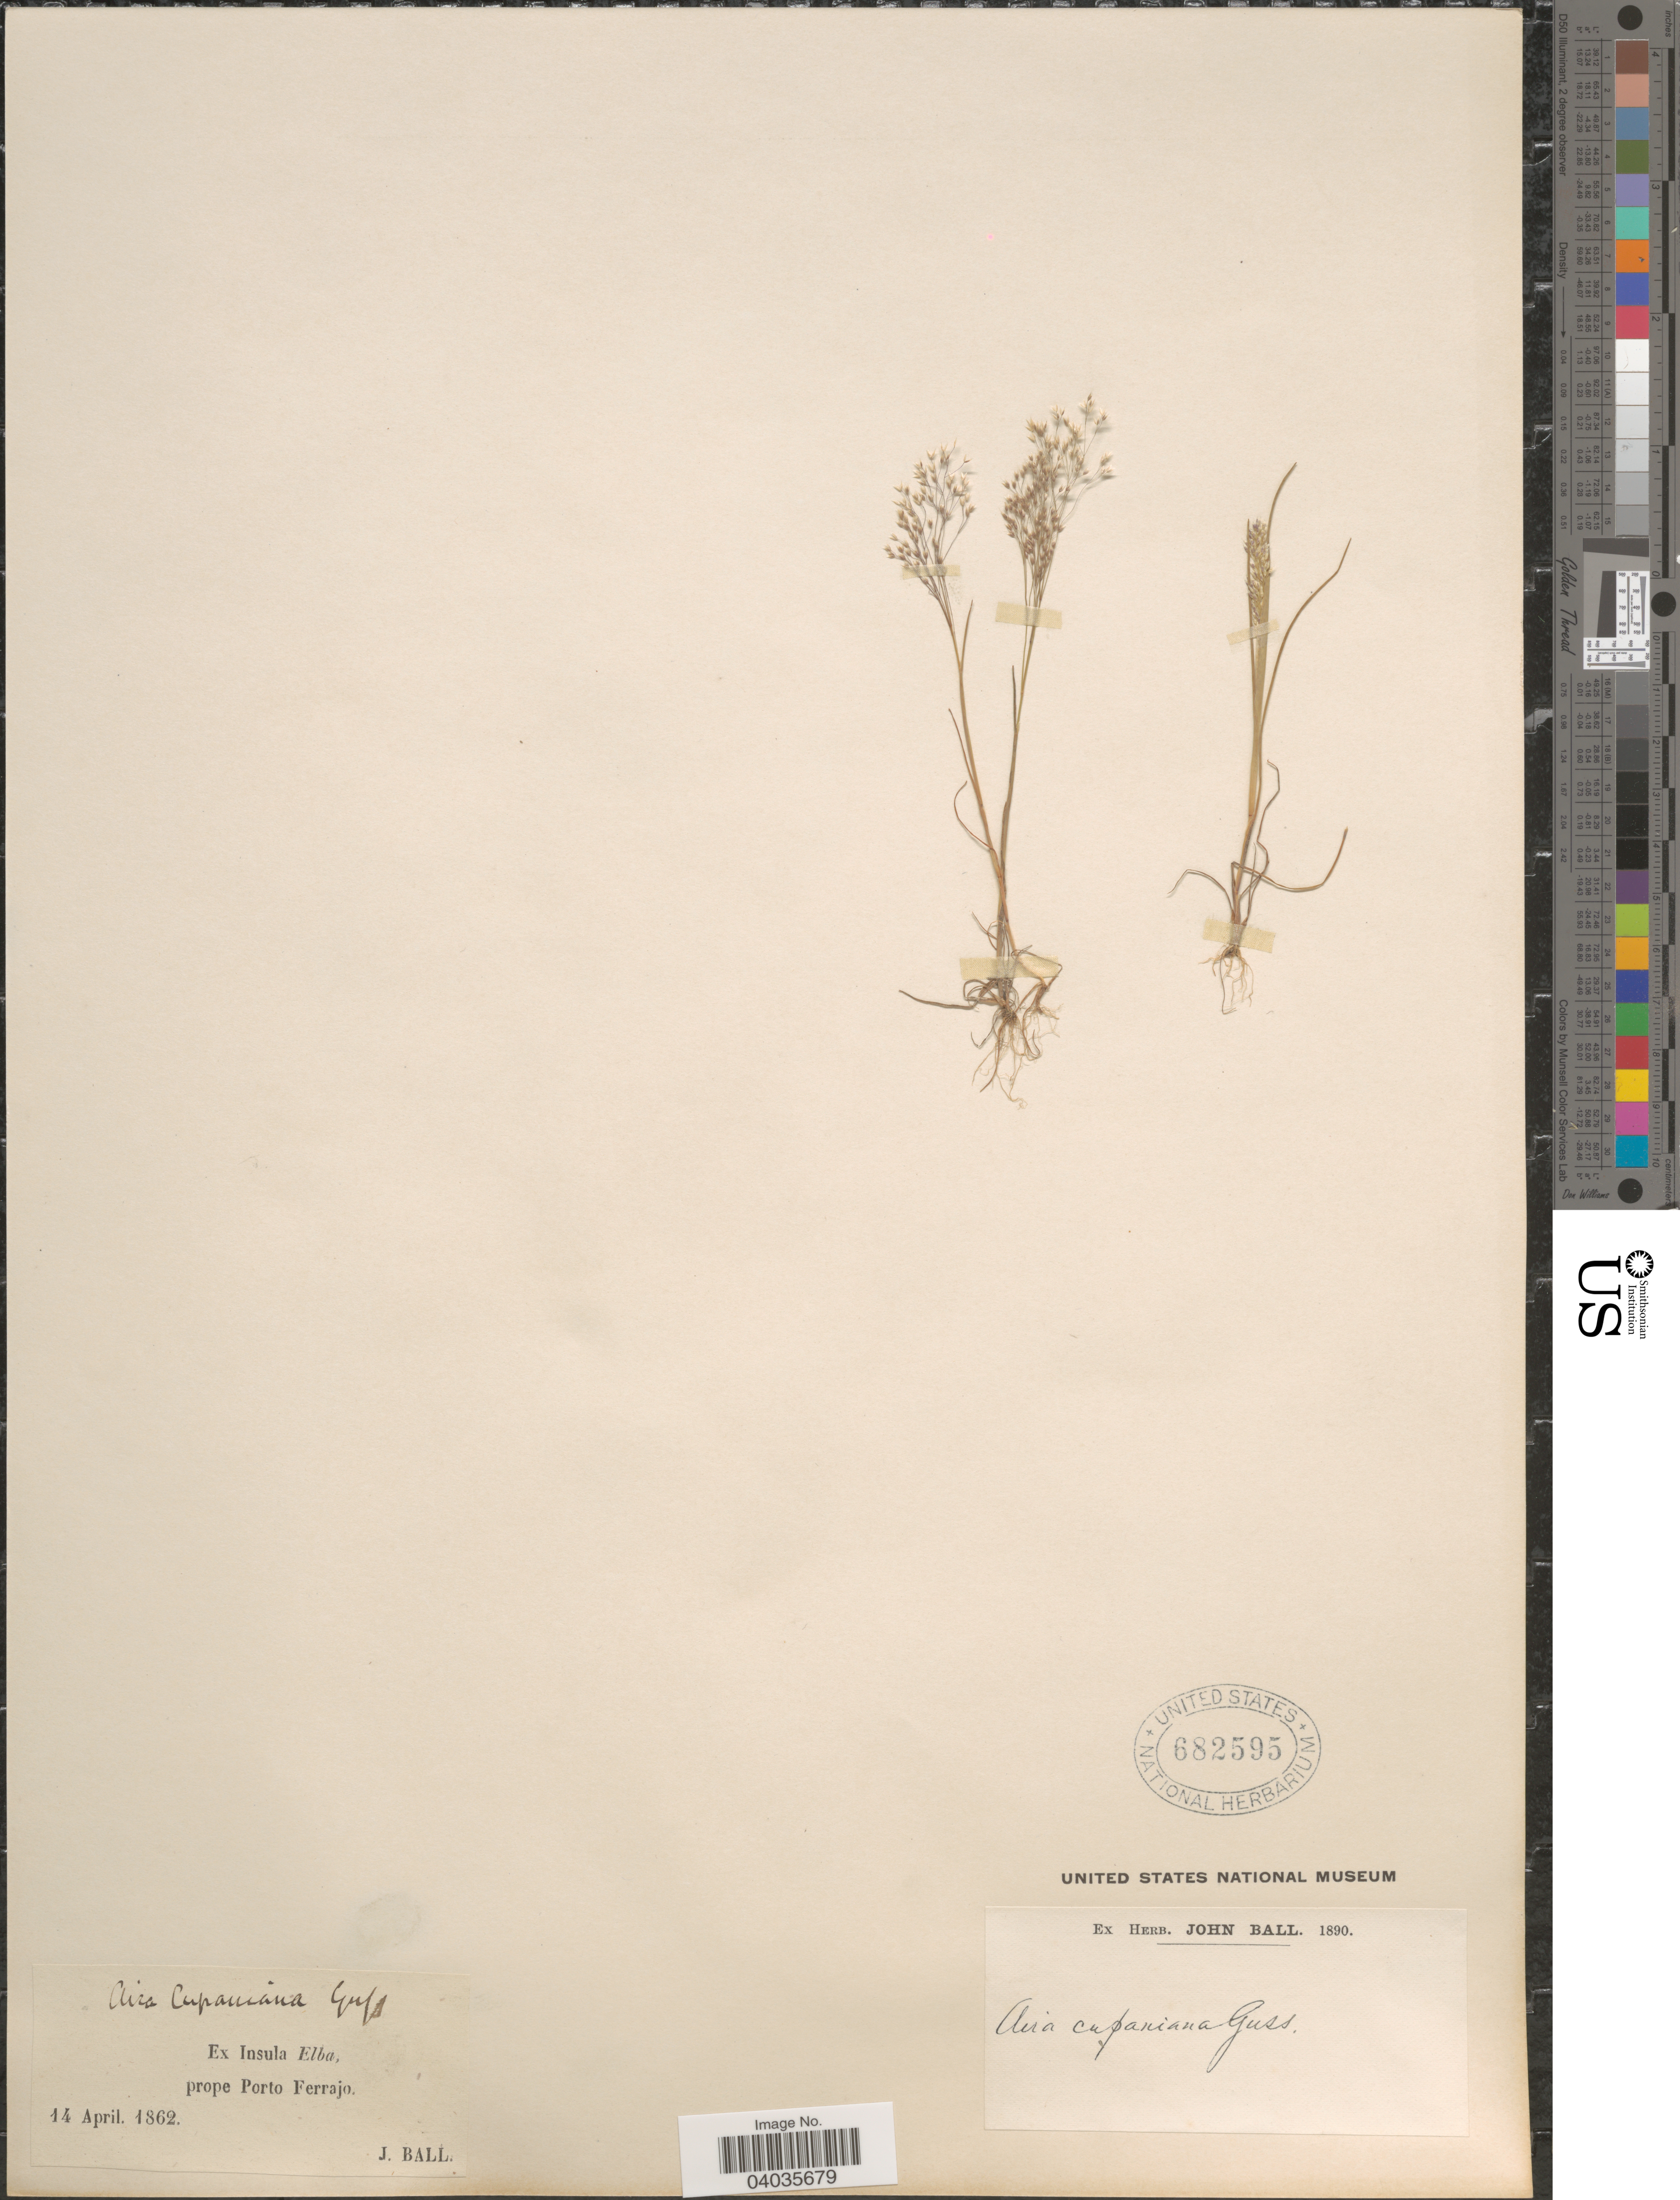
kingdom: Plantae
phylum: Tracheophyta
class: Liliopsida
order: Poales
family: Poaceae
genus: Aira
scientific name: Aira cupaniana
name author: Gussone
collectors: J. Ball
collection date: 1862-04-14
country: Italy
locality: Ex Insula Elba, prope Porto Ferrajo.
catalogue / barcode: US 682595